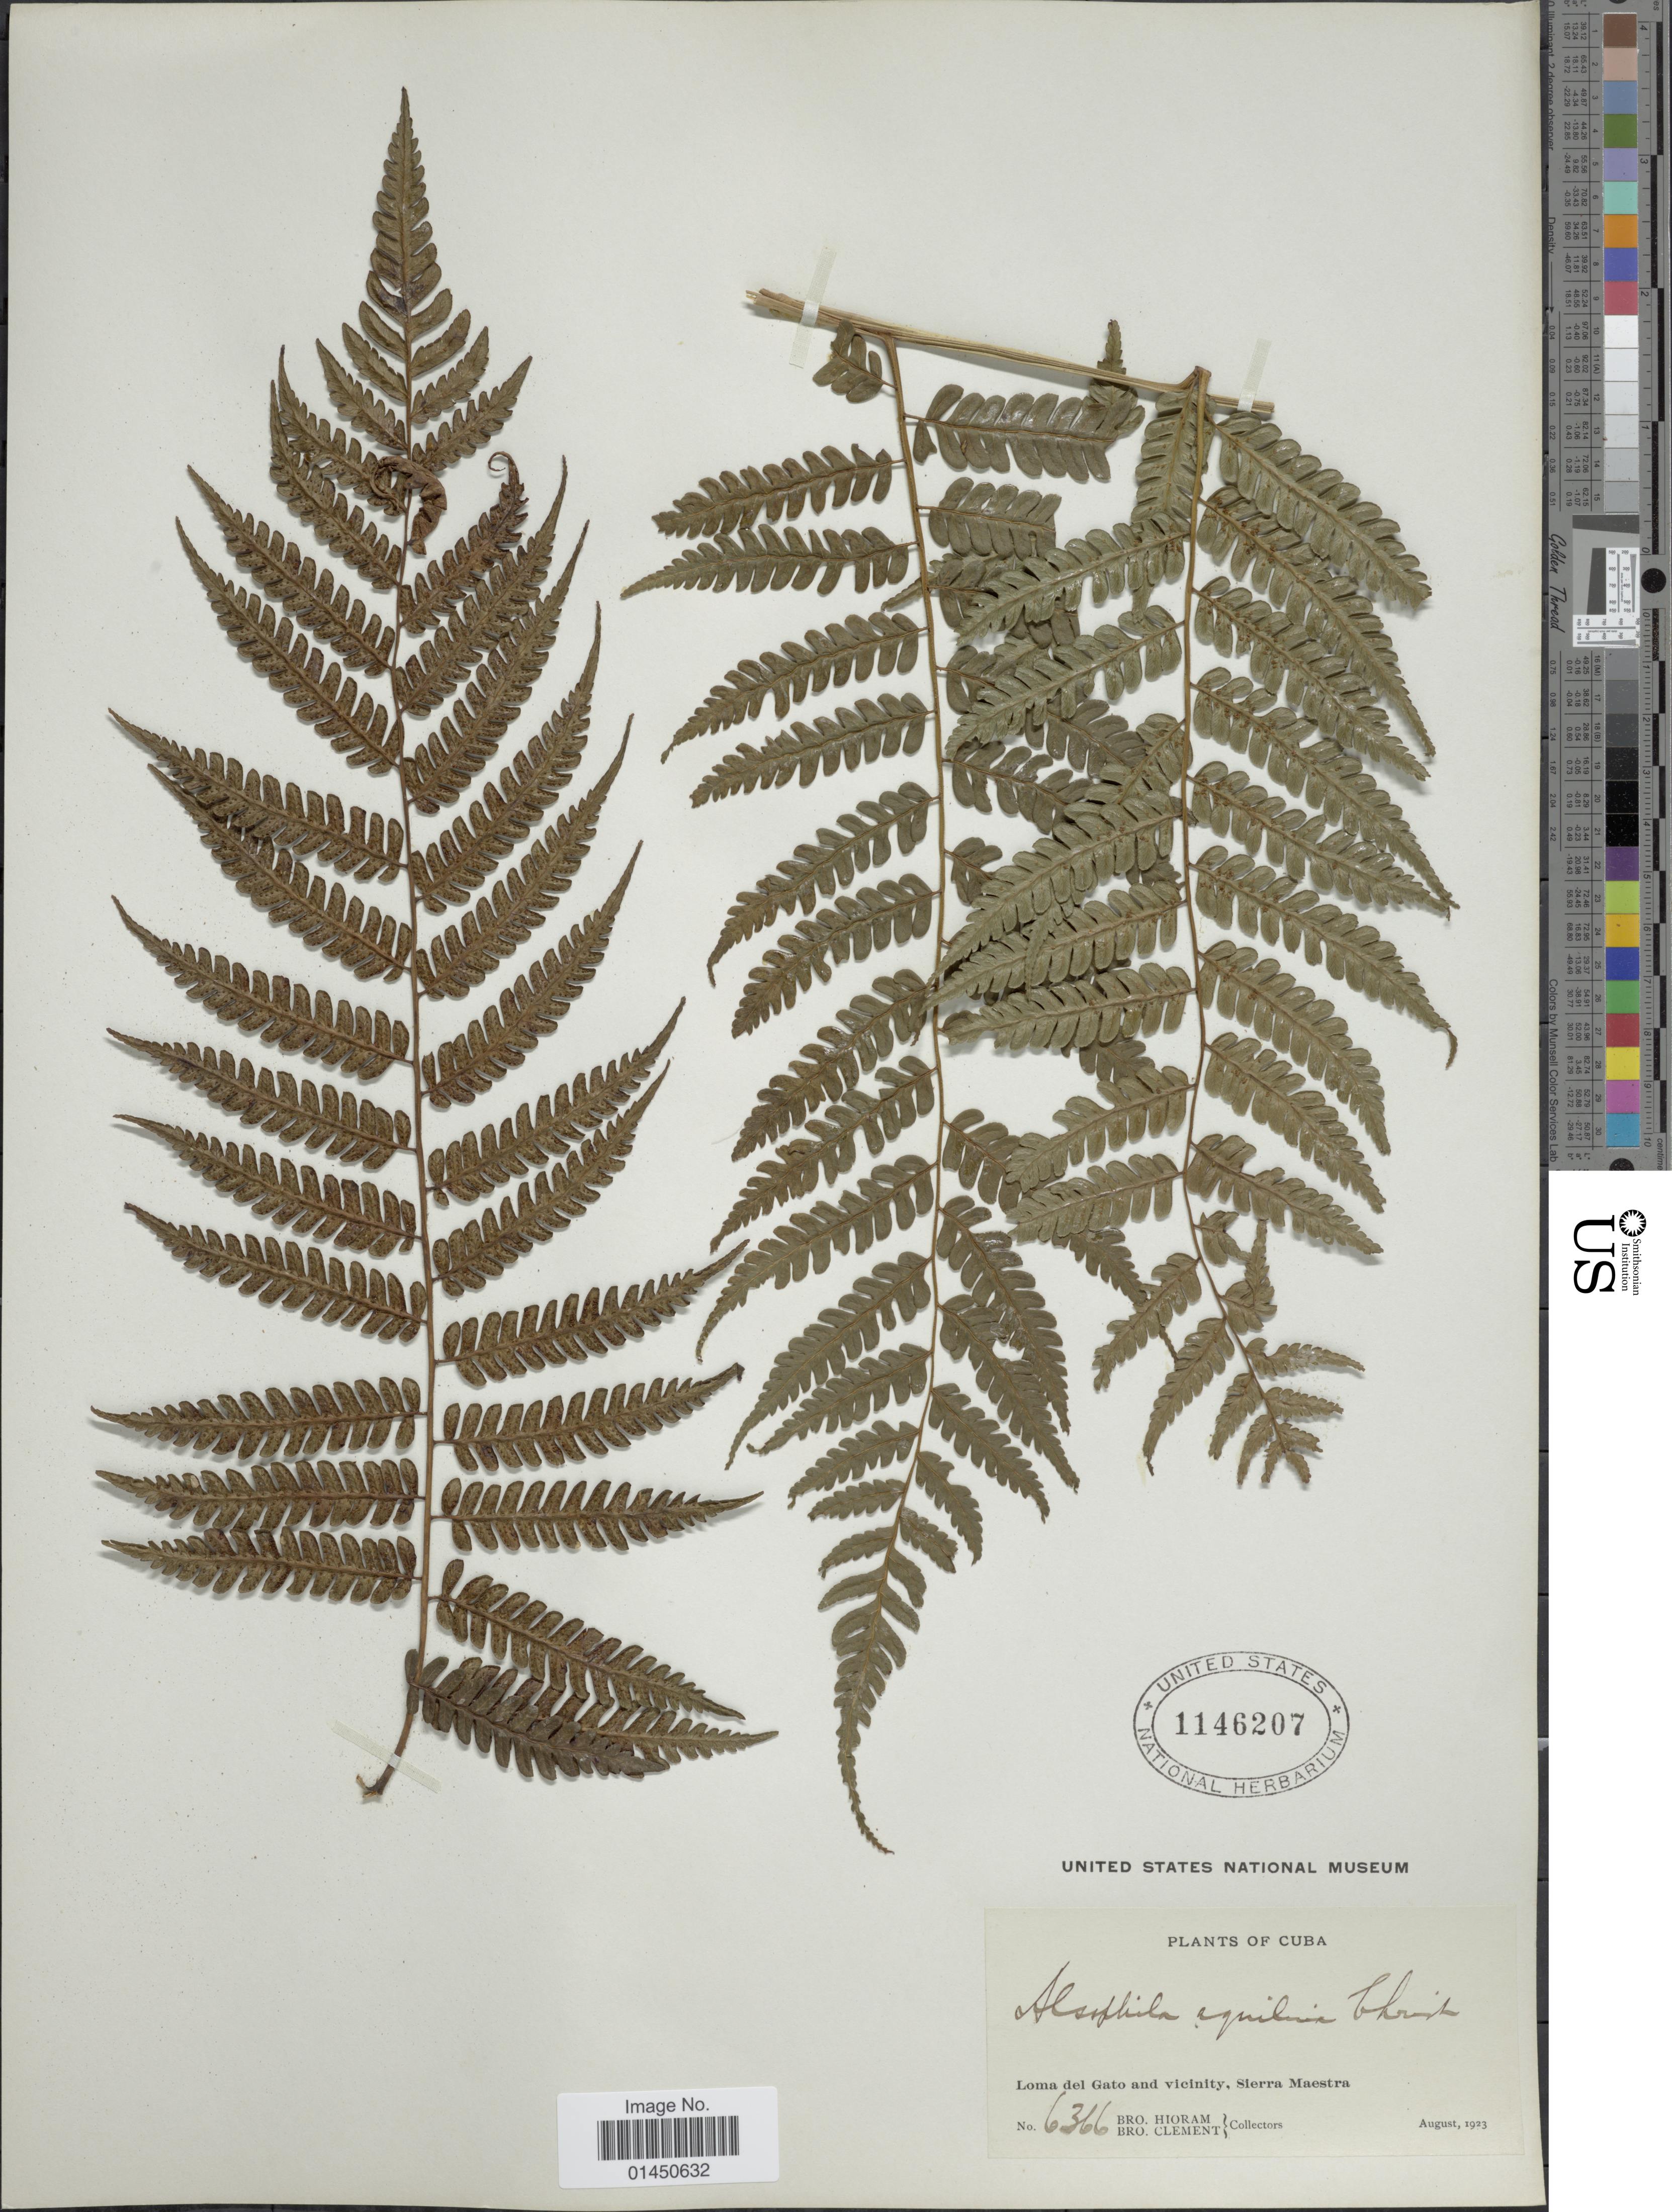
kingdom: Plantae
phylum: Tracheophyta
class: Polypodiopsida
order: Cyatheales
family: Cyatheaceae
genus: Cyathea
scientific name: Cyathea parvula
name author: (Jenman) Domin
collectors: Bro. Hioram & B. Clement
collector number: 6366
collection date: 1923-08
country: Cuba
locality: Loma del Gato and vicinity, Sierra Maestra.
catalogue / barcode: US 1146207